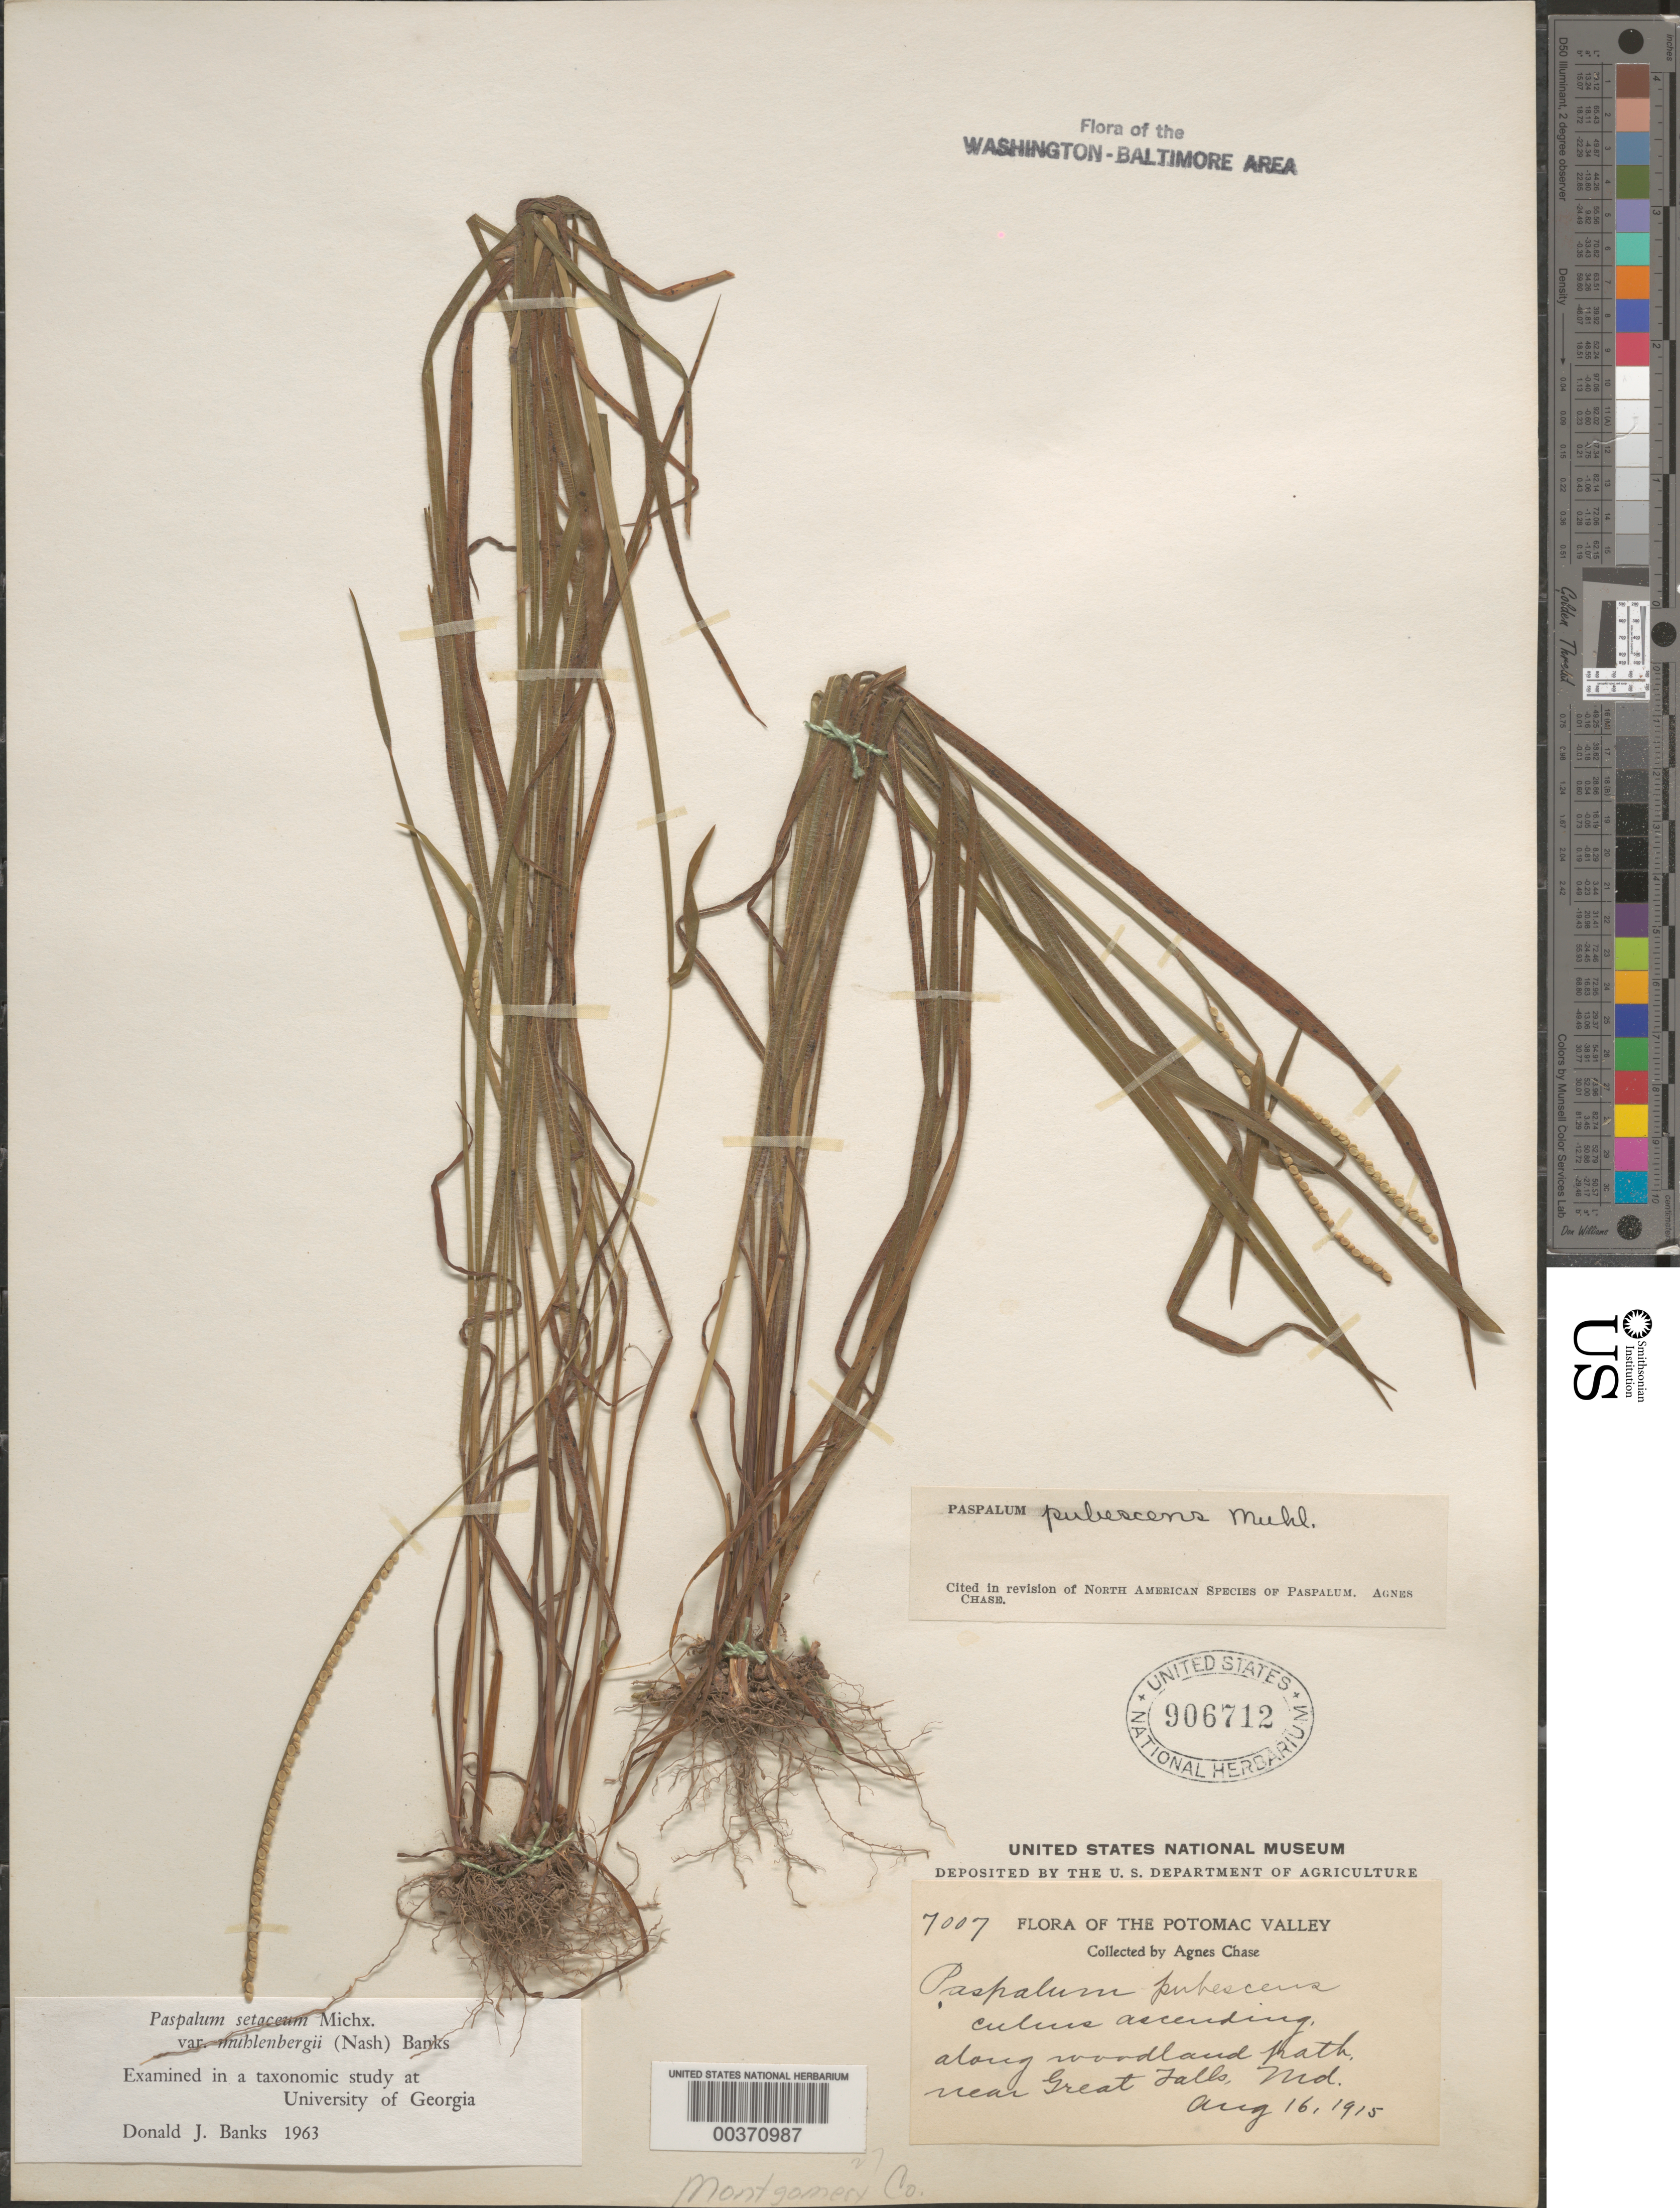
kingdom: Plantae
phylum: Tracheophyta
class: Liliopsida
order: Poales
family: Poaceae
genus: Paspalum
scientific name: Paspalum setaceum var. muhlenbergii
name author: (Nash) D.J. Banks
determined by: Chase, [M.] Agnes, (US)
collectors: A. Chase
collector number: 7007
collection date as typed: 16 Aug 1915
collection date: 1915-08-16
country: United States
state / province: Maryland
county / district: Montgomery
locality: Great Falls C. & O. Canal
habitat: Woodland path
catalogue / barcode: US 906712